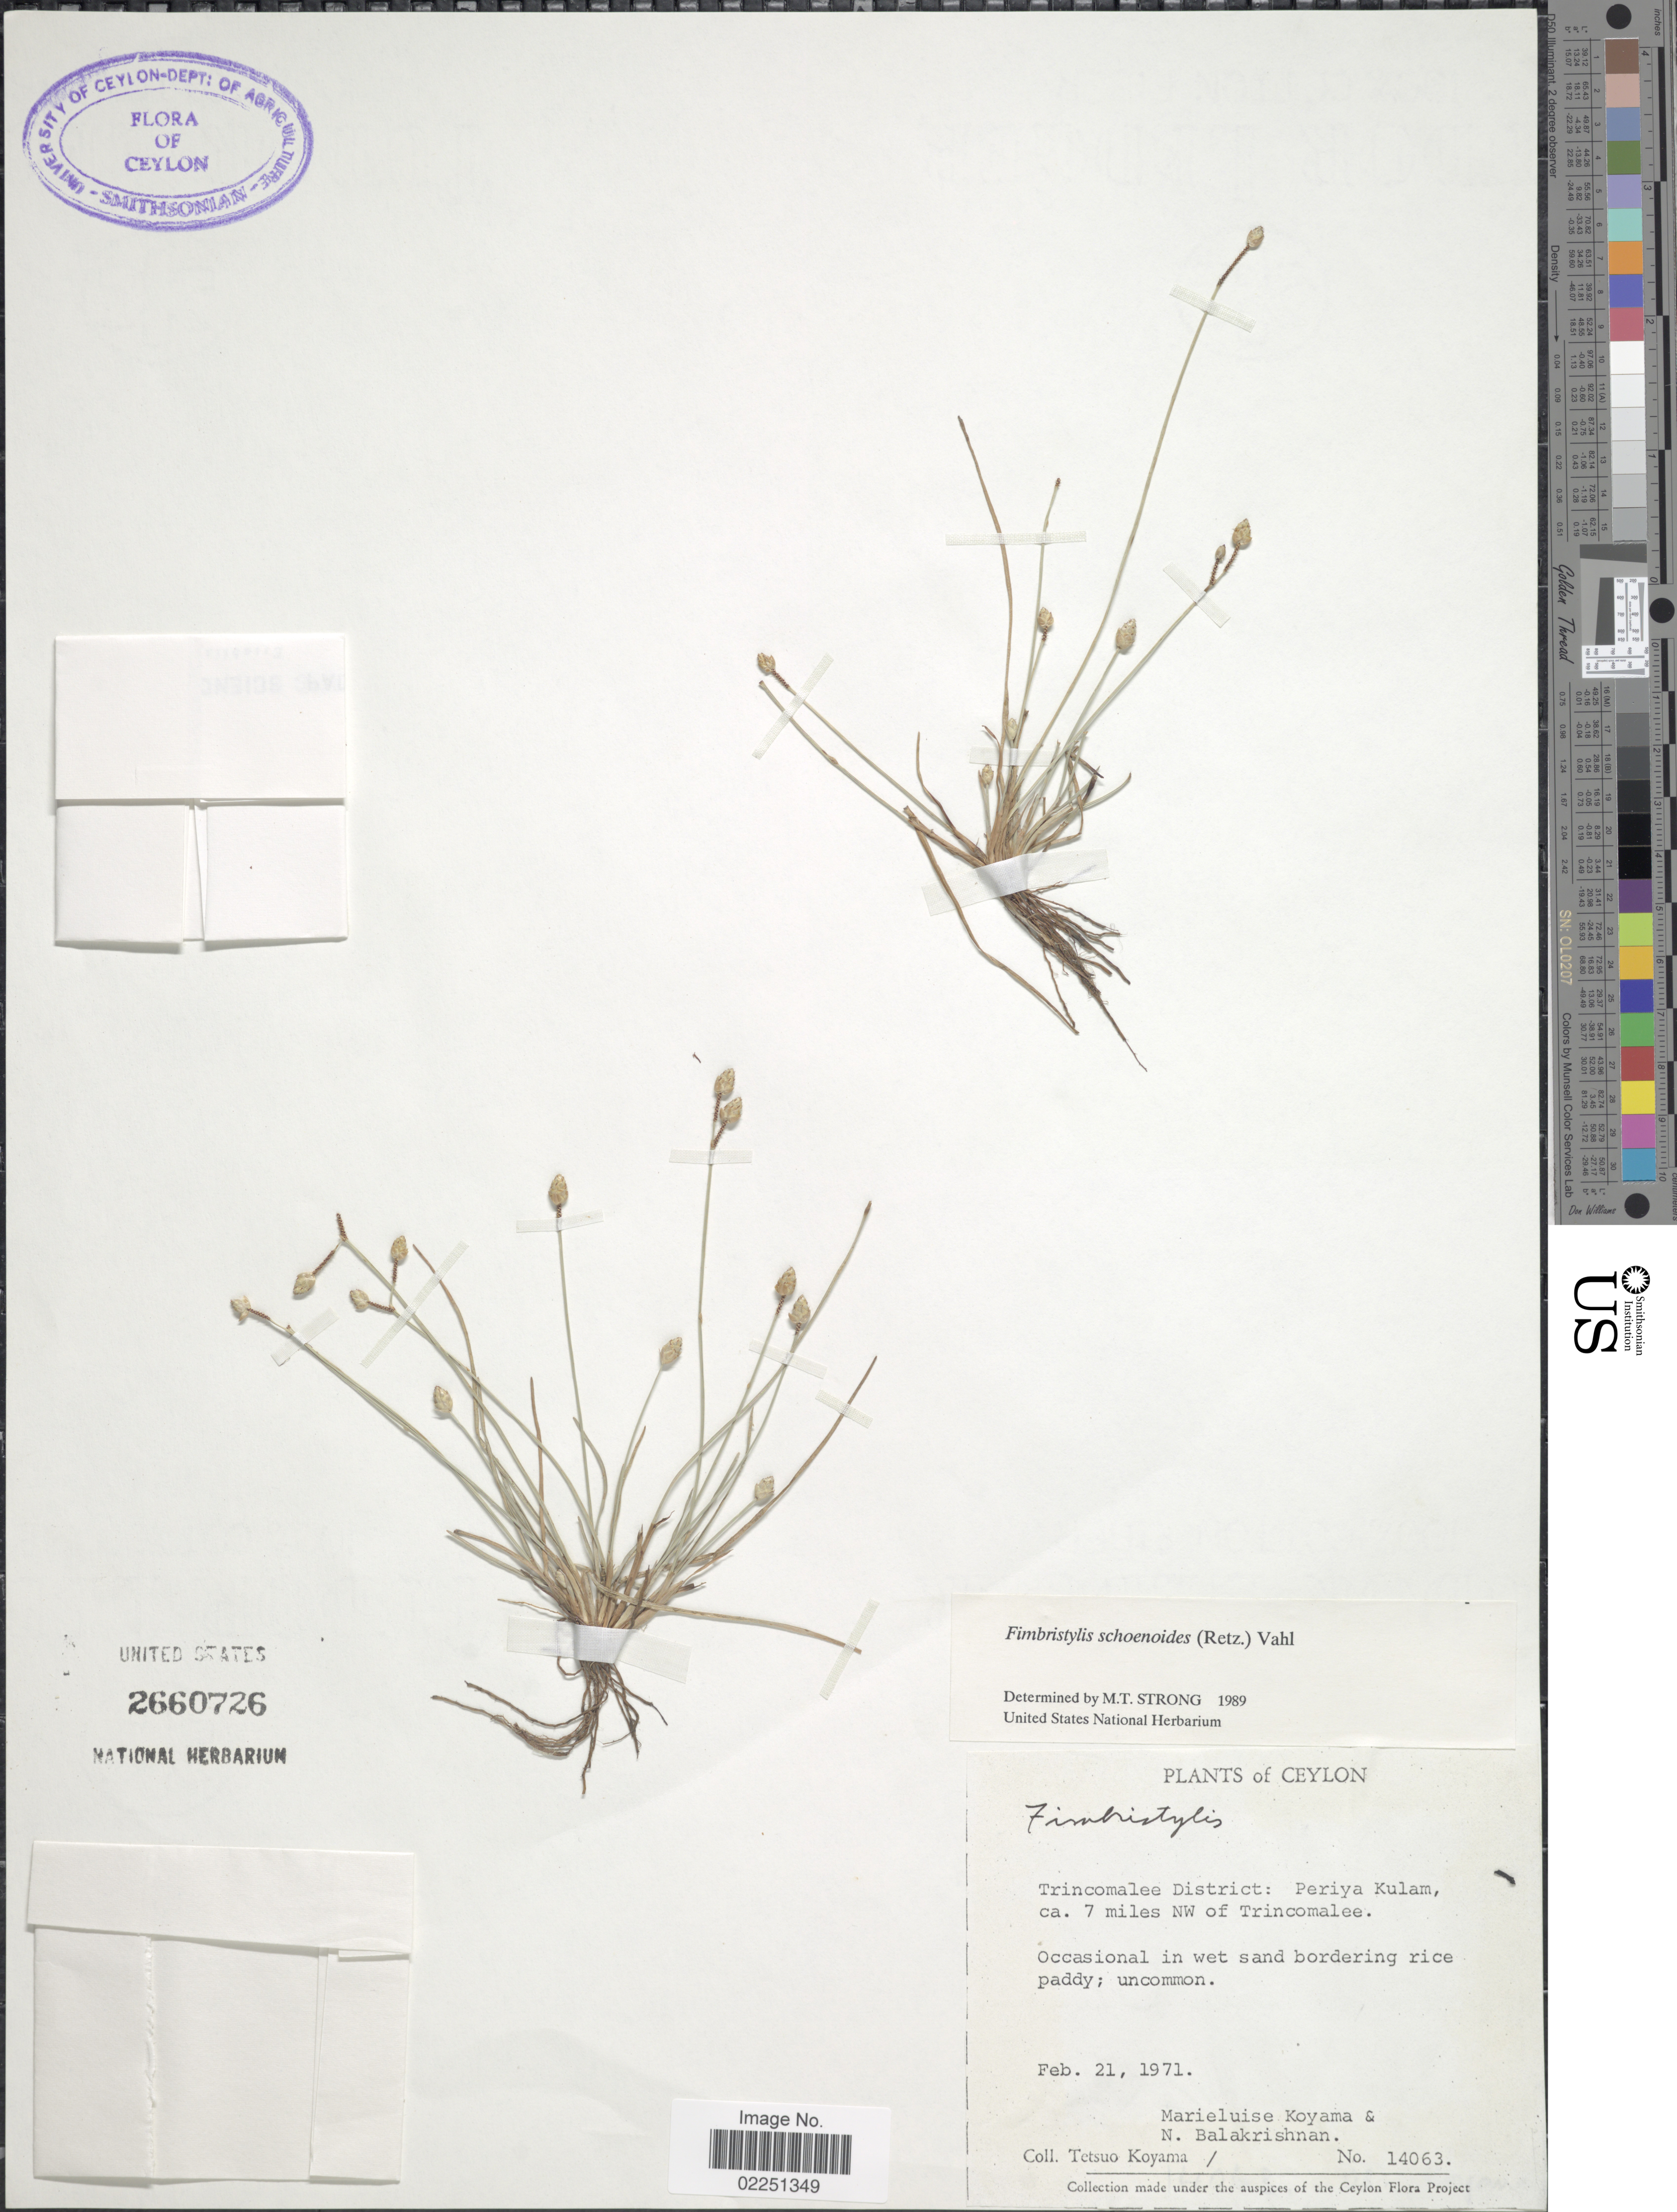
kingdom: Plantae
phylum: Tracheophyta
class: Liliopsida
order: Poales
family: Cyperaceae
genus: Fimbristylis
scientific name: Fimbristylis schoenoides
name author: (Retz.) Vahl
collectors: T. Koyama, M. Koyama & N. Balakrishnan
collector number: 14063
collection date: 1971-02-21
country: Sri Lanka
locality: Ceylon. Trincomalee District: Periya Kulam ca. 7 miles NW of Trincomalee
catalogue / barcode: US 2660726